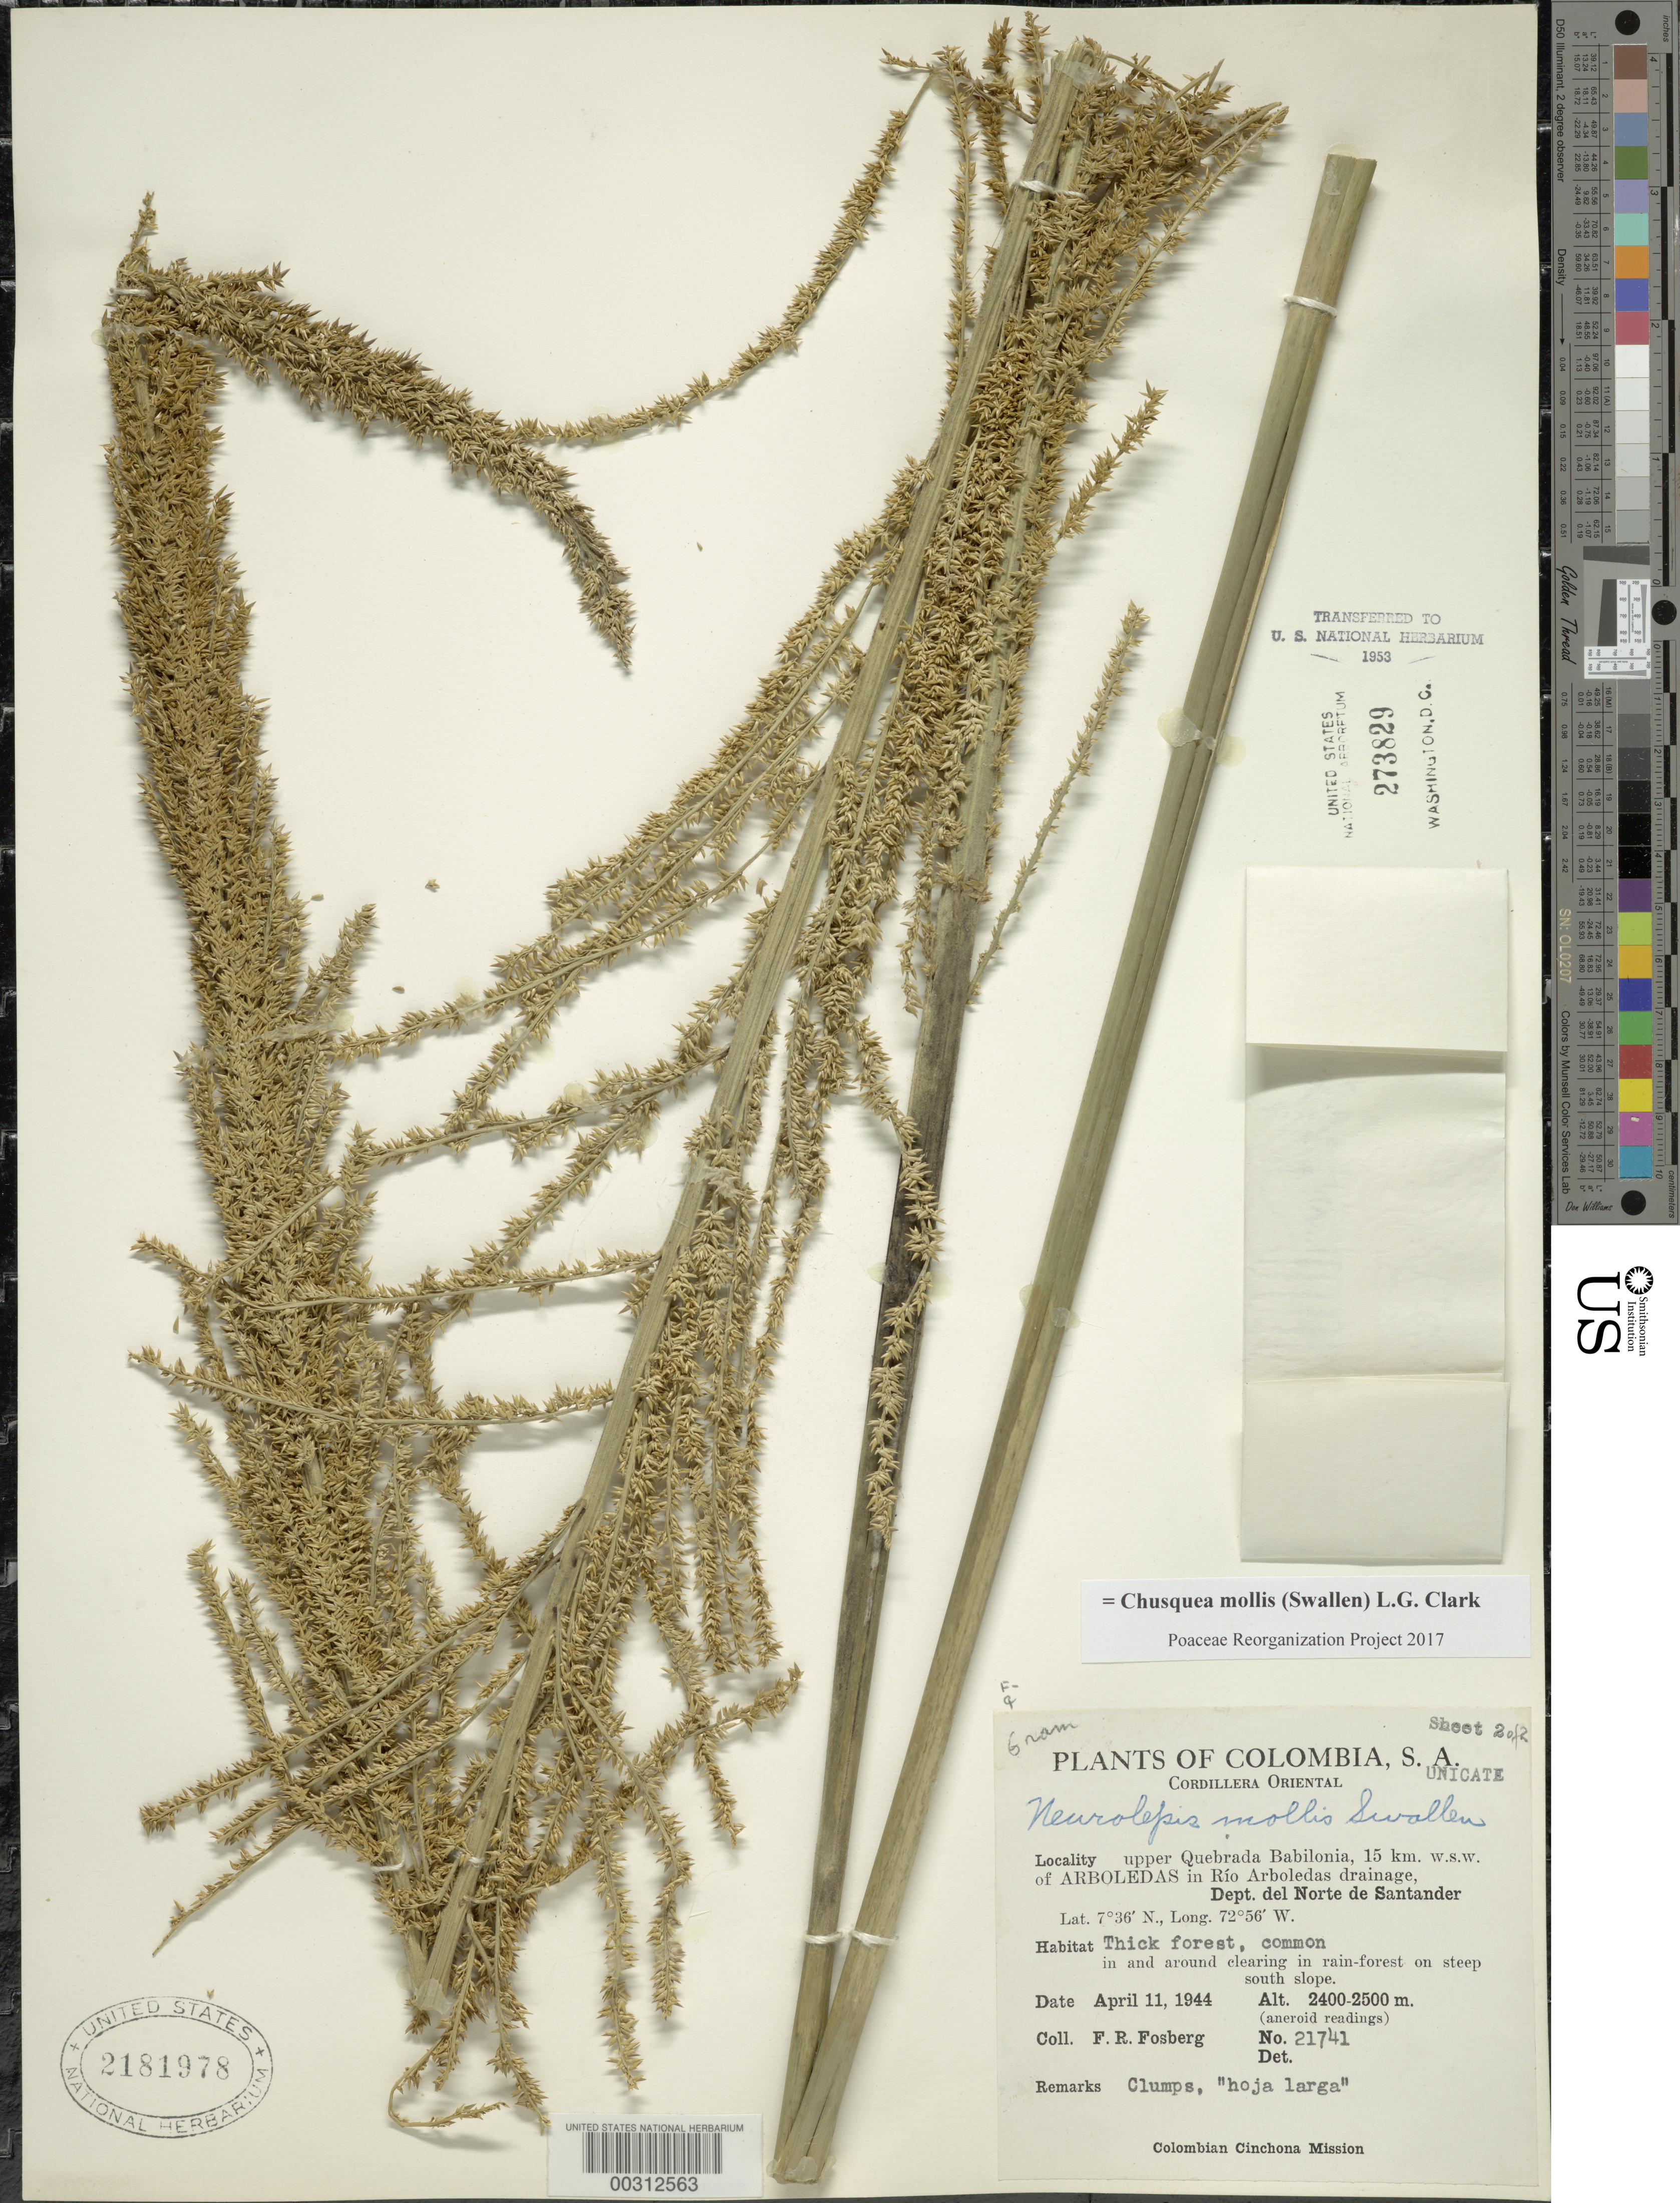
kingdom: Plantae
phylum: Tracheophyta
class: Liliopsida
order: Poales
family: Poaceae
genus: Chusquea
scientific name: Chusquea mollis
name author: (Swallen) L.G. Clark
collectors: F. R. Fosberg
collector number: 21741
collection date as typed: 11 Apr 1944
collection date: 1944-04-11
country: Colombia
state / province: Norte de Santander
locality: Quebrada Babilonia, Arboledas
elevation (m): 2400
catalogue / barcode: US 2181978